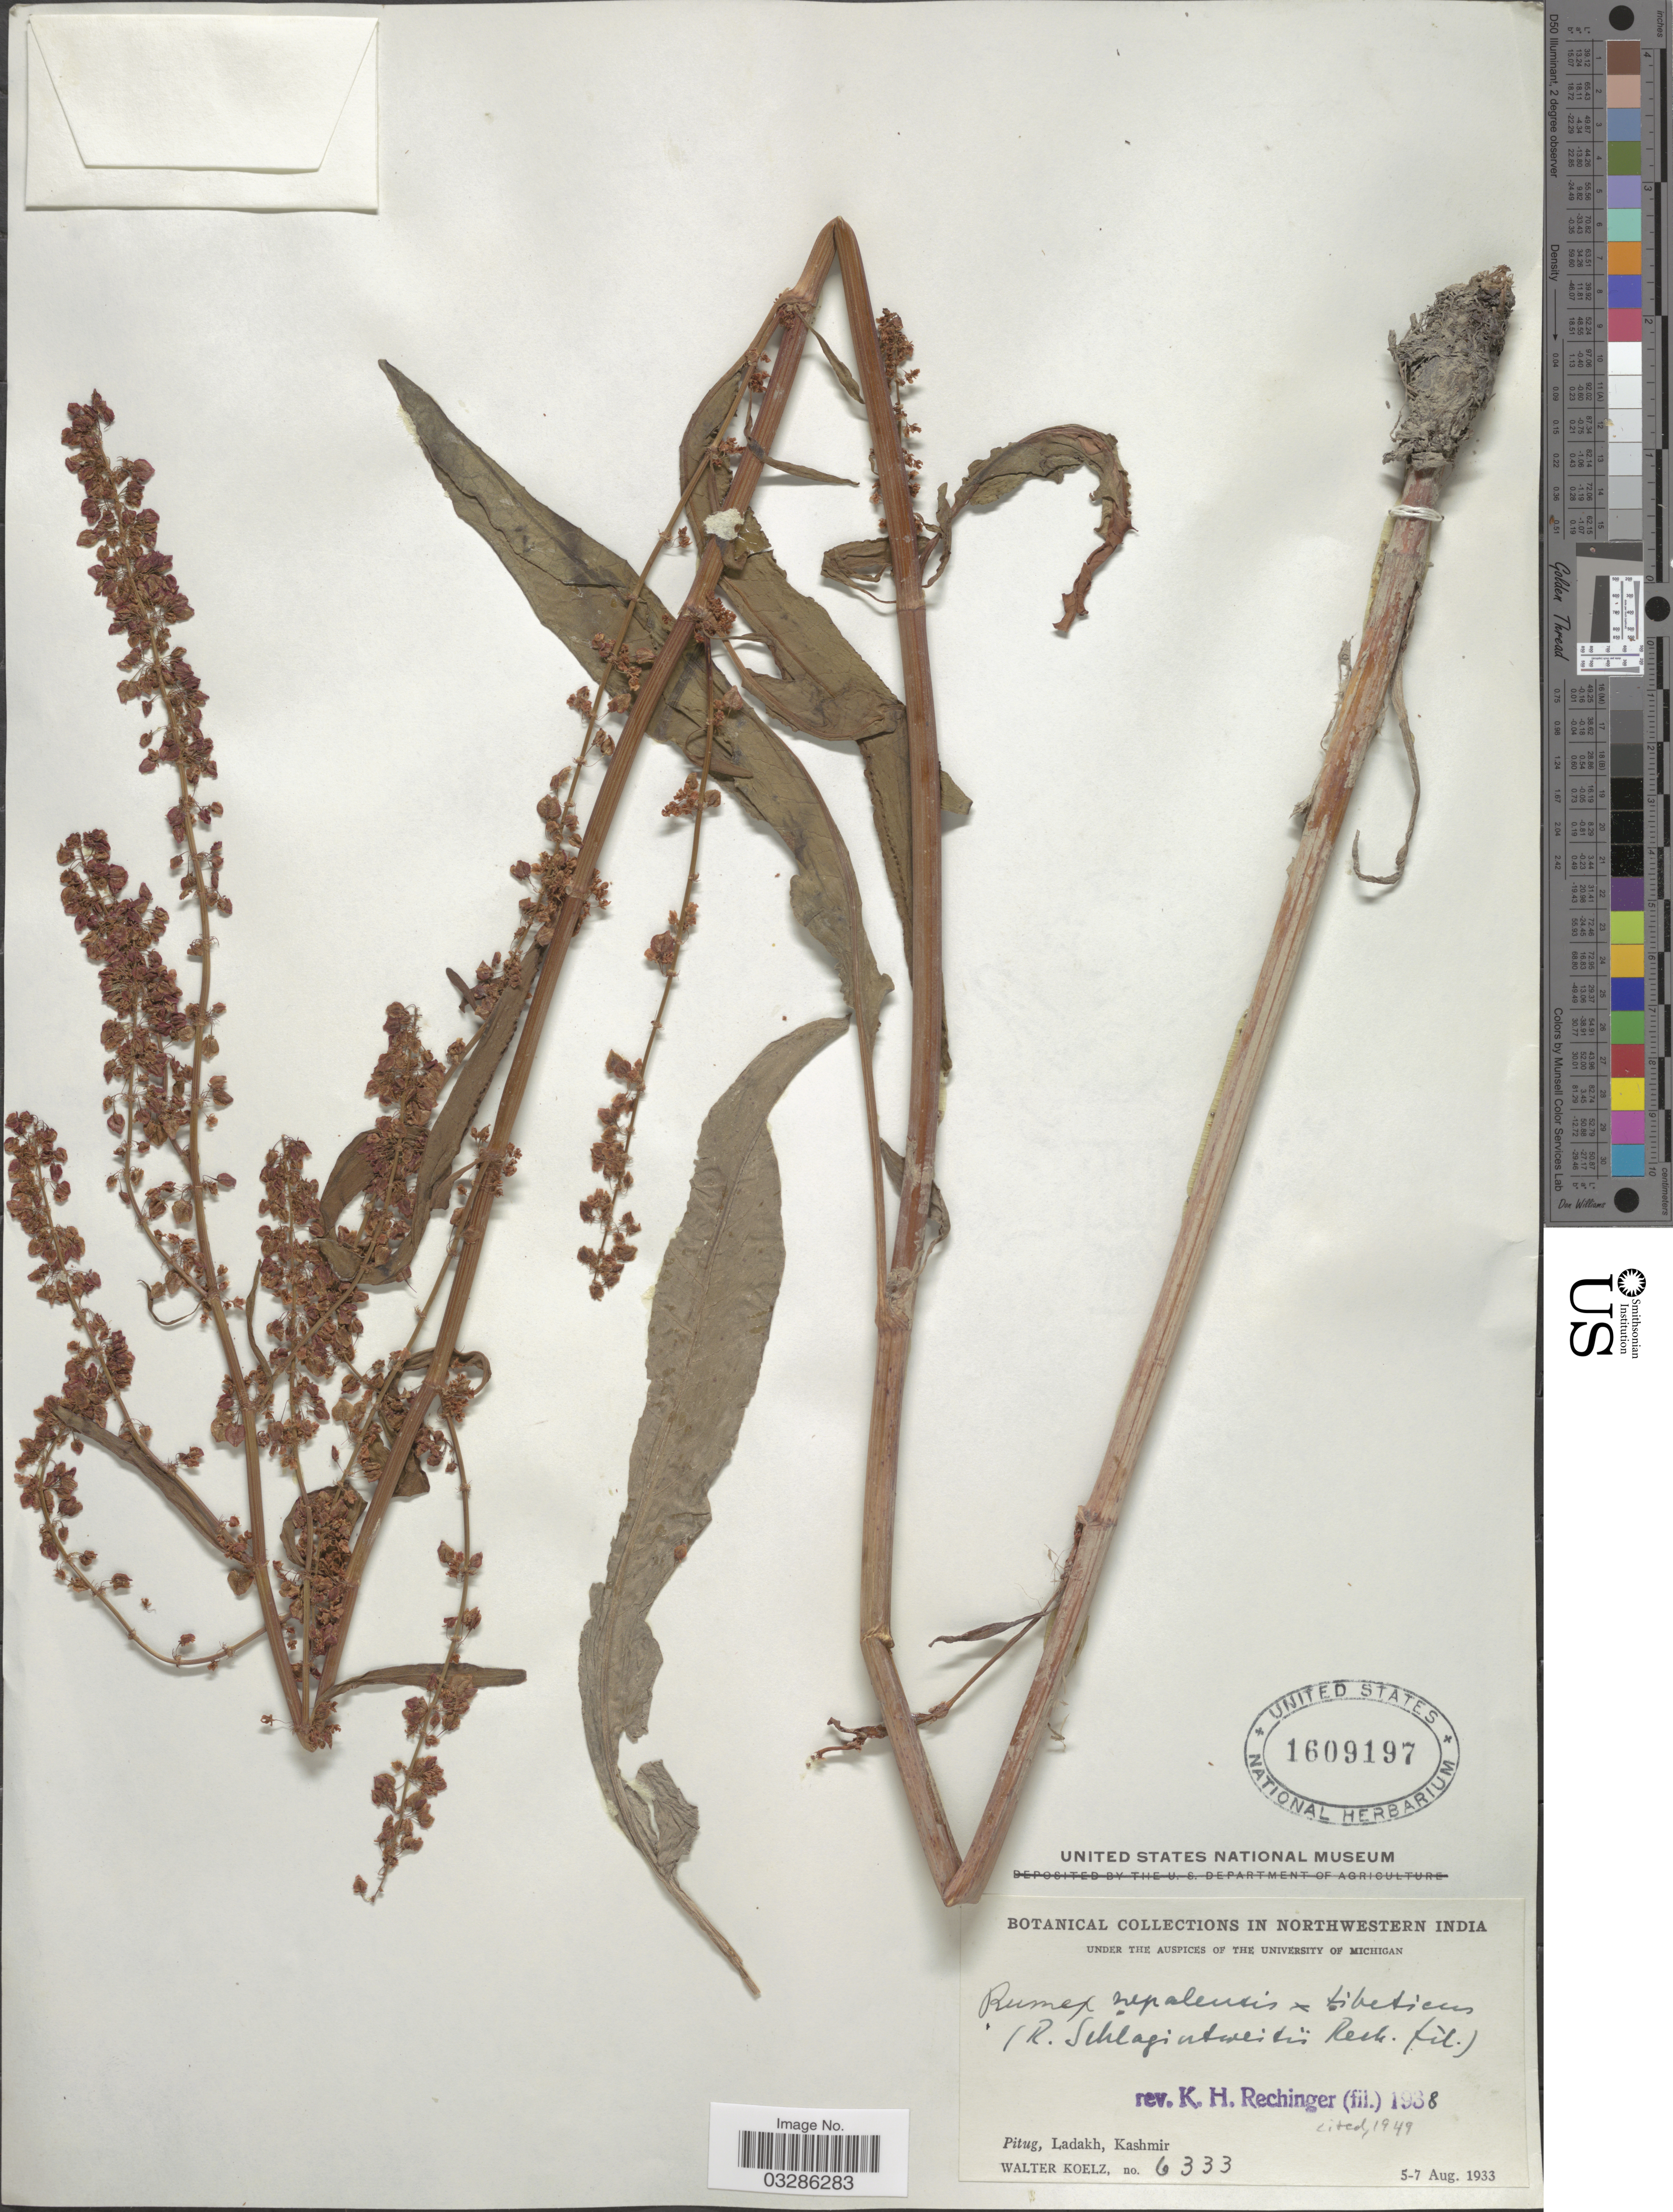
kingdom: Plantae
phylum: Tracheophyta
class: Magnoliopsida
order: Caryophyllales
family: Polygonaceae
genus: Rumex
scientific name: Rumex schlagintweitii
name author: Rech. f.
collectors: W. N. Koelz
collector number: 6333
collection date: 1933-08-05/1933-08-07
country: India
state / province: Jammu and Kashmir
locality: Northwestern India. Pitug, Ladakh, Kashmir.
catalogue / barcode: US 1609197